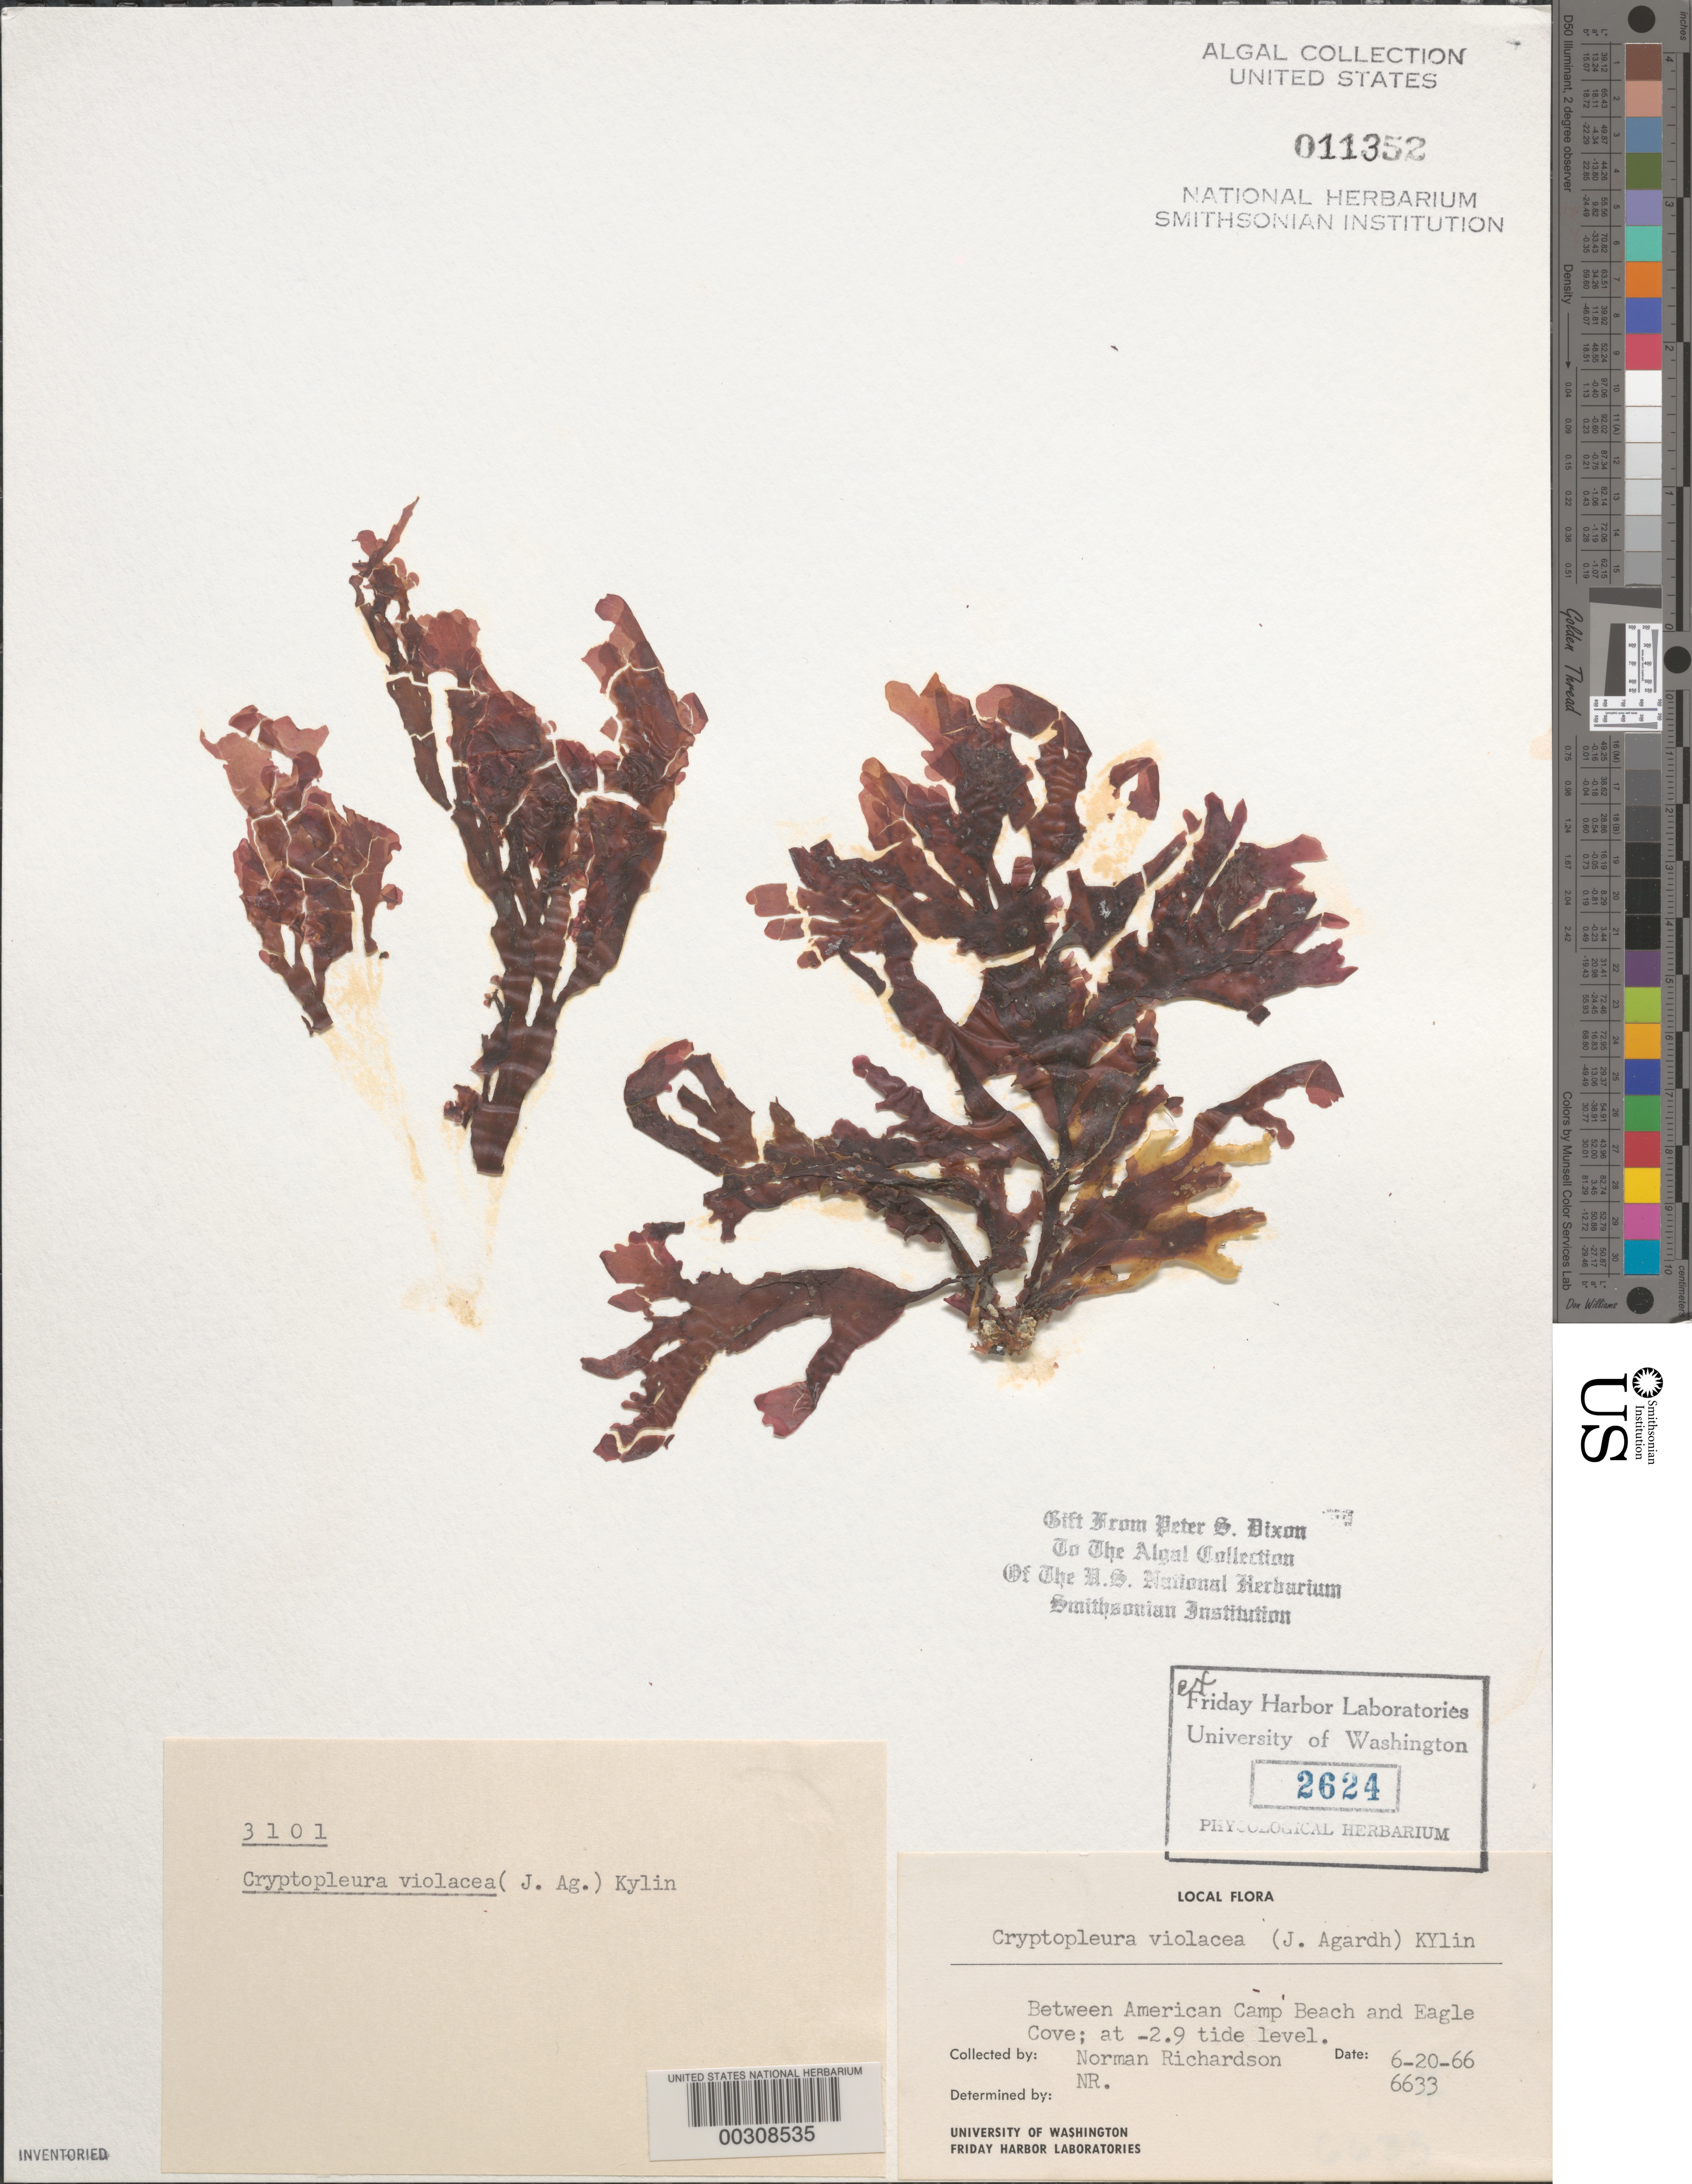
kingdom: Plantae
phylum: Rhodophyta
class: Florideophyceae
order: Ceramiales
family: Delesseriaceae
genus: Cryptopleura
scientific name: Cryptopleura violacea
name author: (J. Ag.) Kylin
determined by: Richardson, N.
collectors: N. Richardson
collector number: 6633 & PSD 3101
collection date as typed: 20 Jun 1966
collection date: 1966-06-20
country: United States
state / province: Washington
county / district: San Juan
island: San Juan Island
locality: Between American Camp Beach and Eagle Cove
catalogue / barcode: US 11352